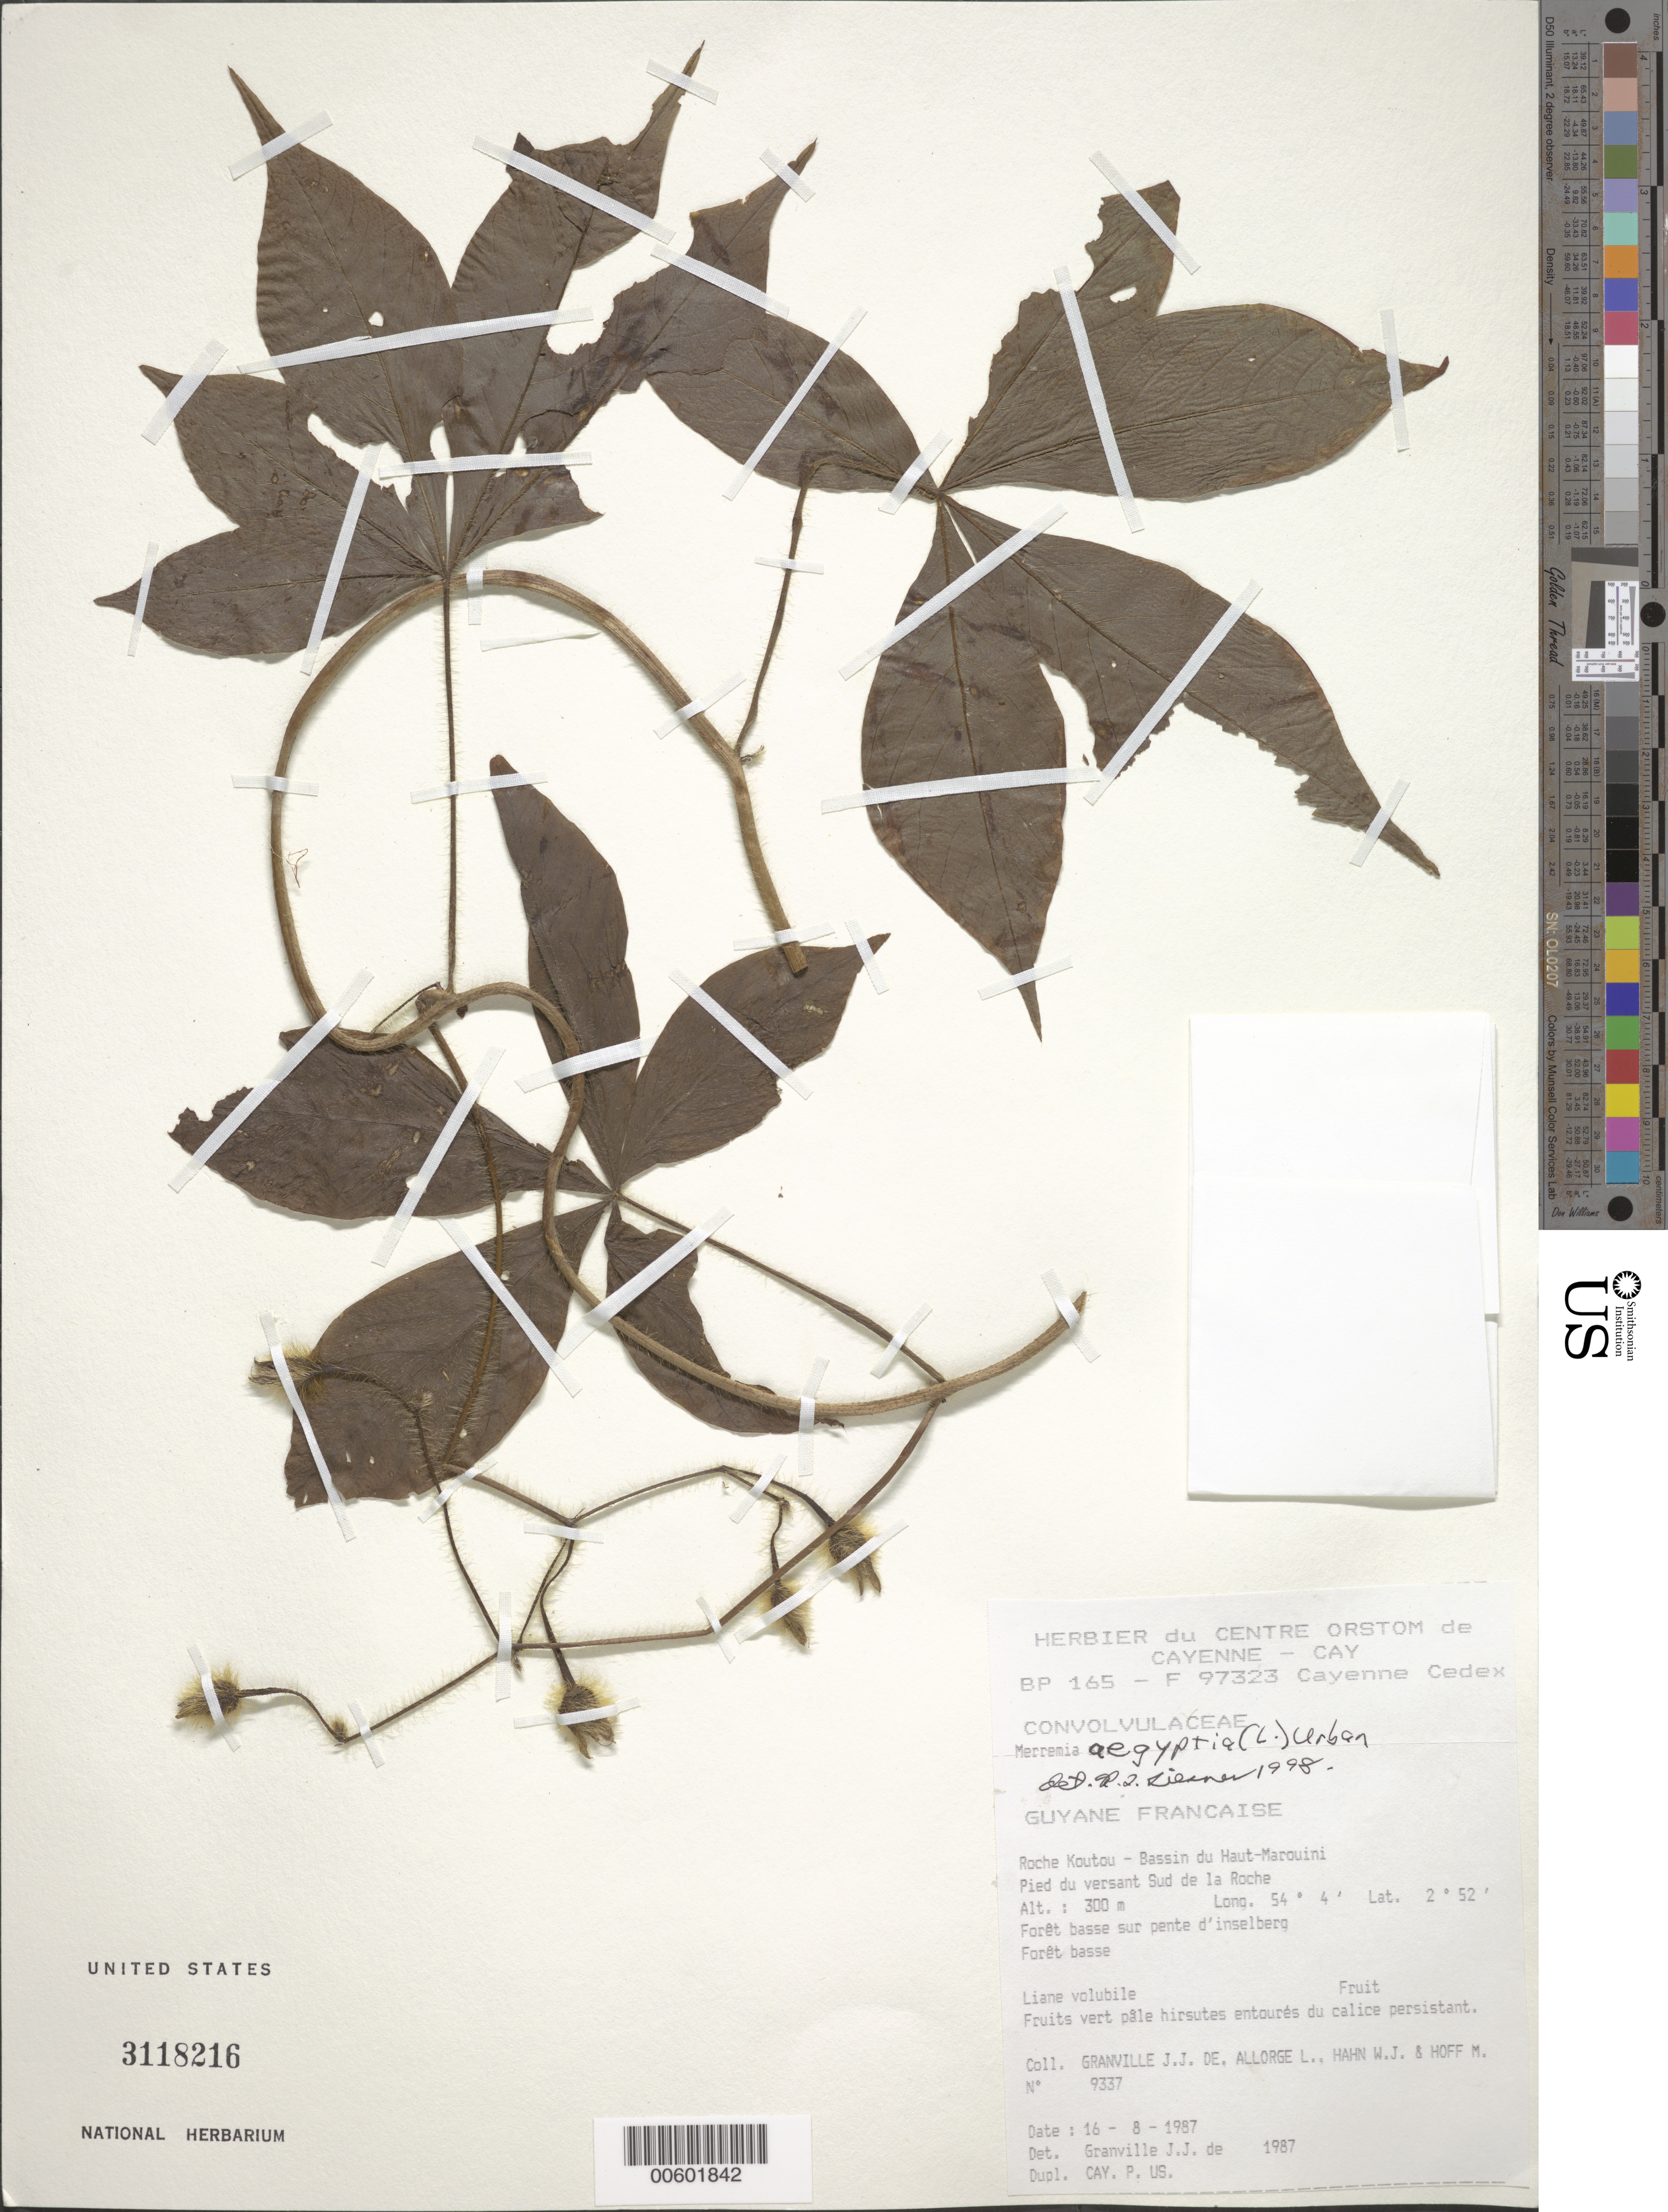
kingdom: Plantae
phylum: Tracheophyta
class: Magnoliopsida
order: Solanales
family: Convolvulaceae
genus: Merremia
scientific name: Merremia aegyptia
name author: (L.) Urb.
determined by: Liesner, R. L.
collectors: J.-J. de Granville, L. Allorge, W. J. Hahn & M. Hoff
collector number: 9337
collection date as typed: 16-Aug-87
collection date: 1987-08-16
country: French Guiana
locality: Roche Koutou, Bassin du Haut-Marouini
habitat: Forêt basse sur pente d'inselberg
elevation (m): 300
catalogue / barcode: US 3118216